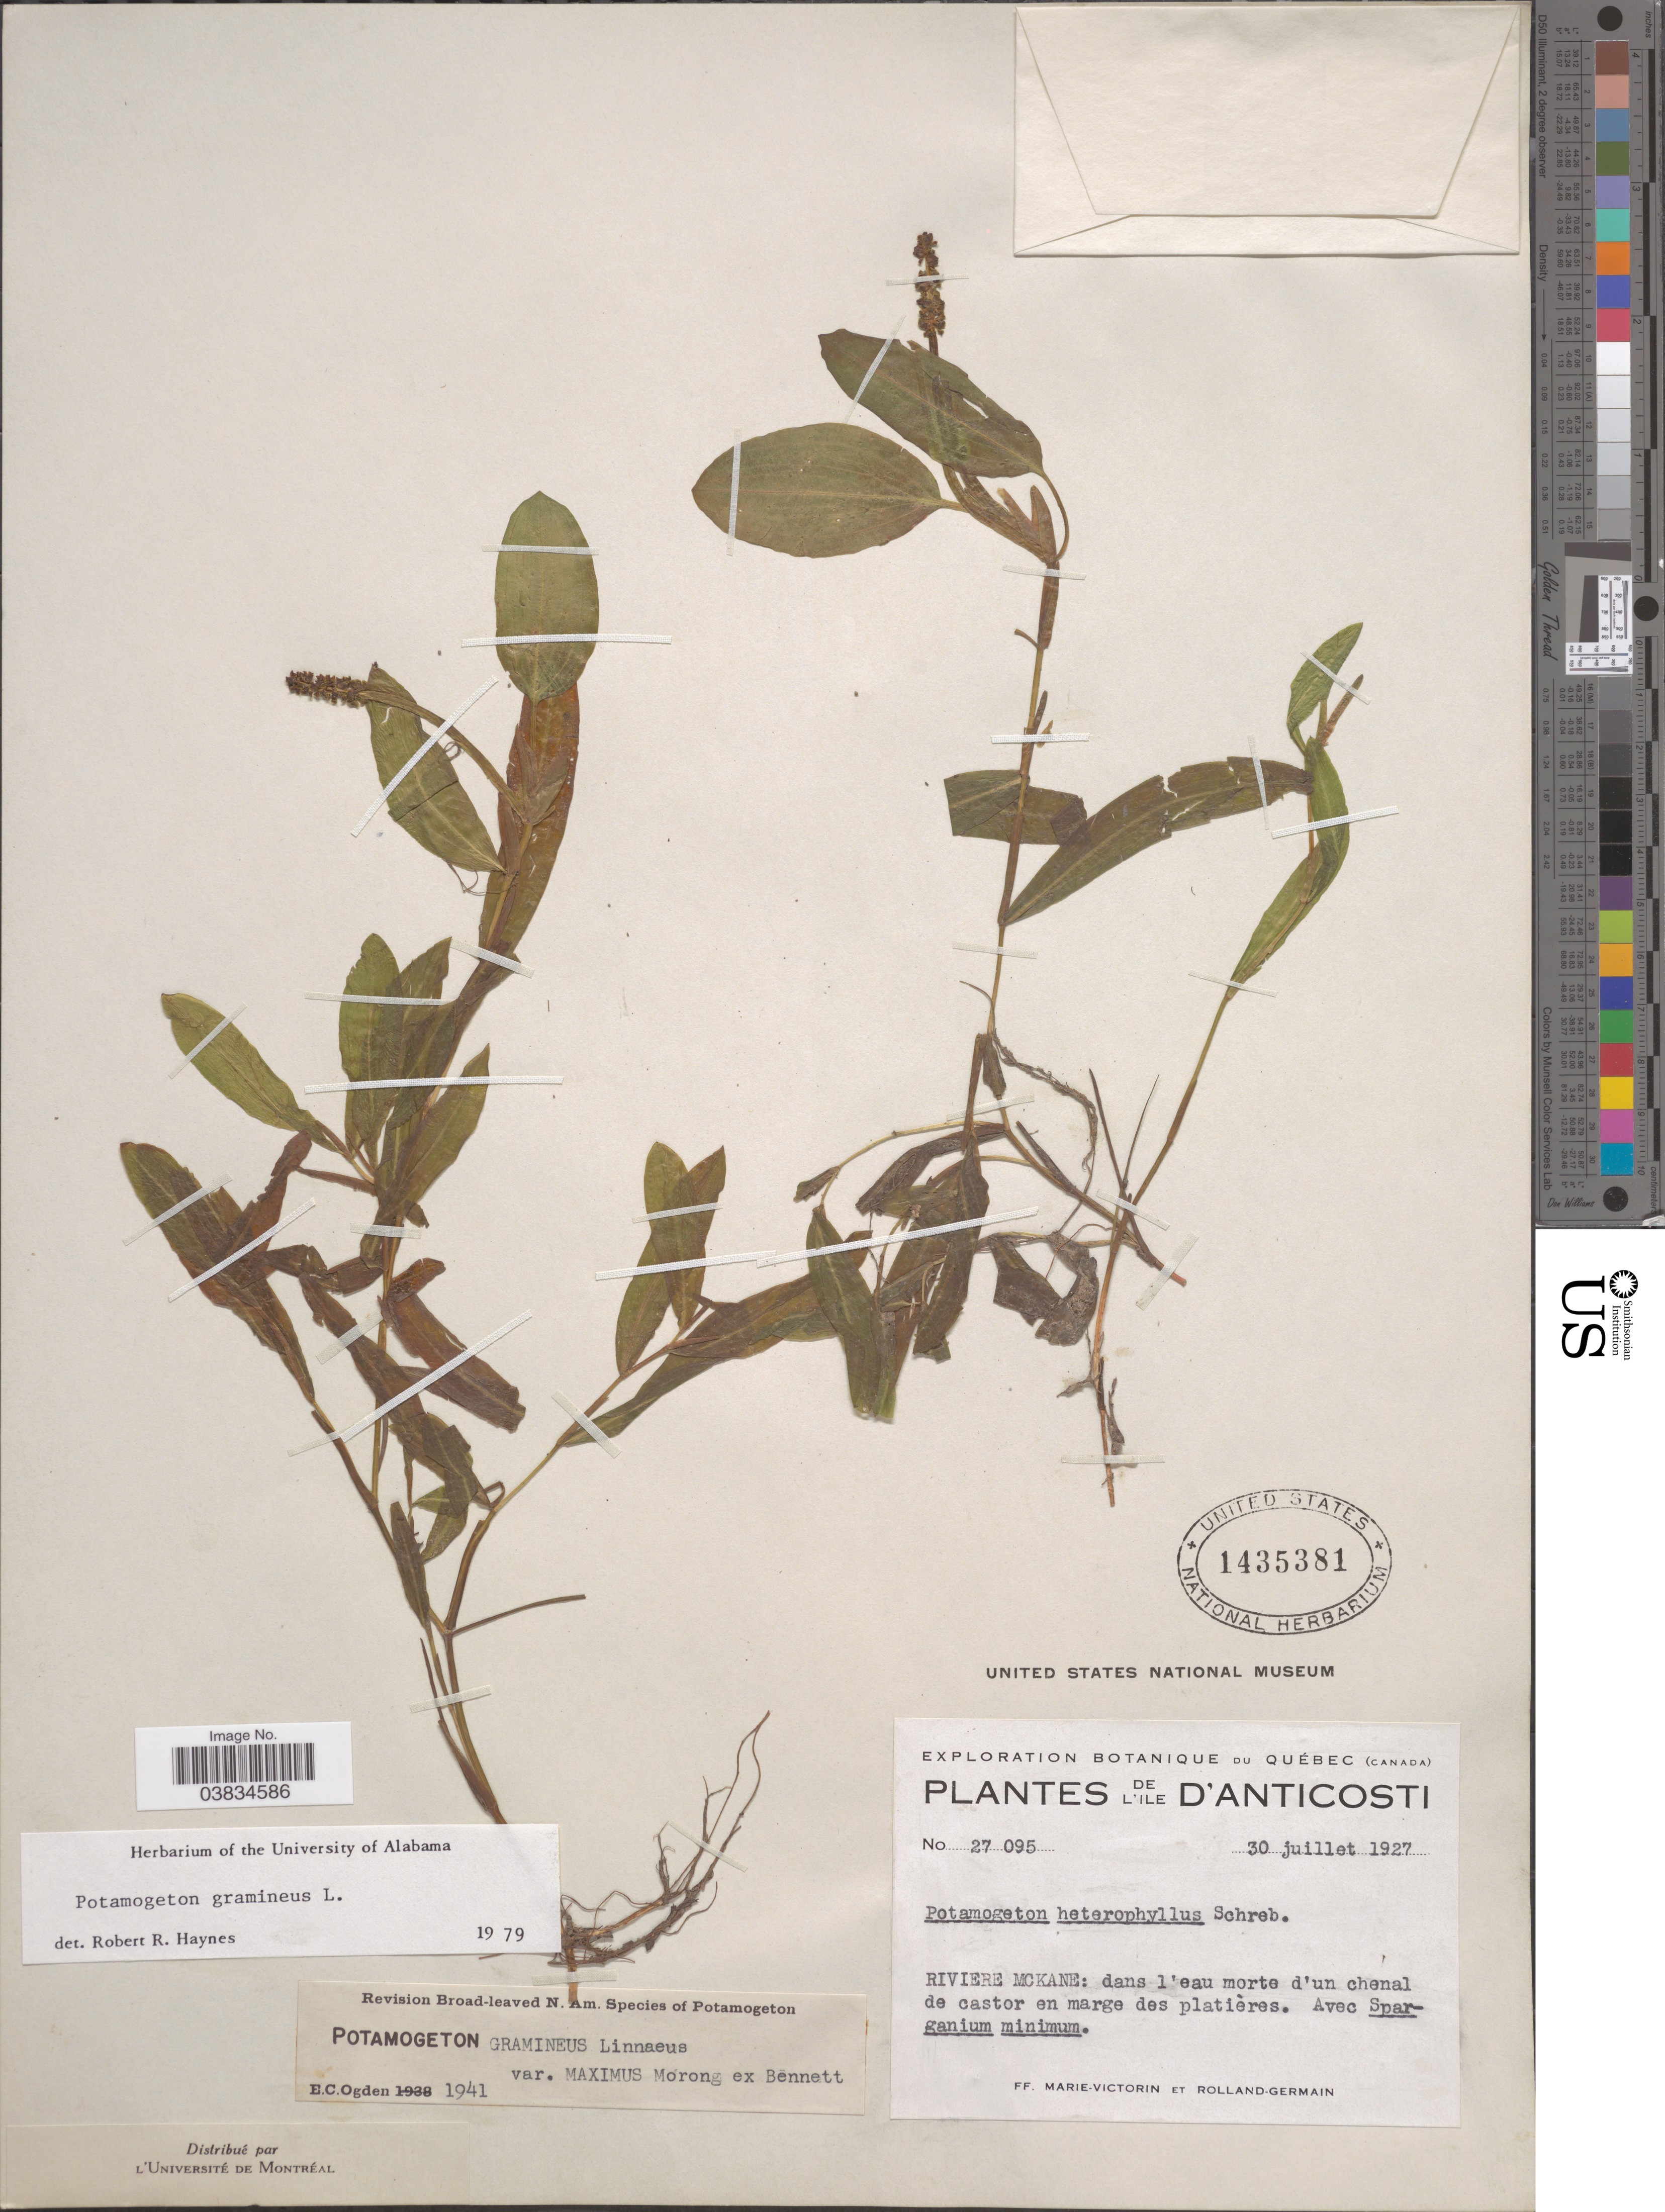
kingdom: Plantae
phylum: Tracheophyta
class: Liliopsida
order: Alismatales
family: Potamogetonaceae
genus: Potamogeton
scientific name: Potamogeton gramineus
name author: L.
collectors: F. Marie-Victorin & Rolland-Germain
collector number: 27095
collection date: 1927-07-30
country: Canada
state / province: Quebec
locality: L'Ile D'Anticosti. Riviere Mckane.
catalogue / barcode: US 1435381